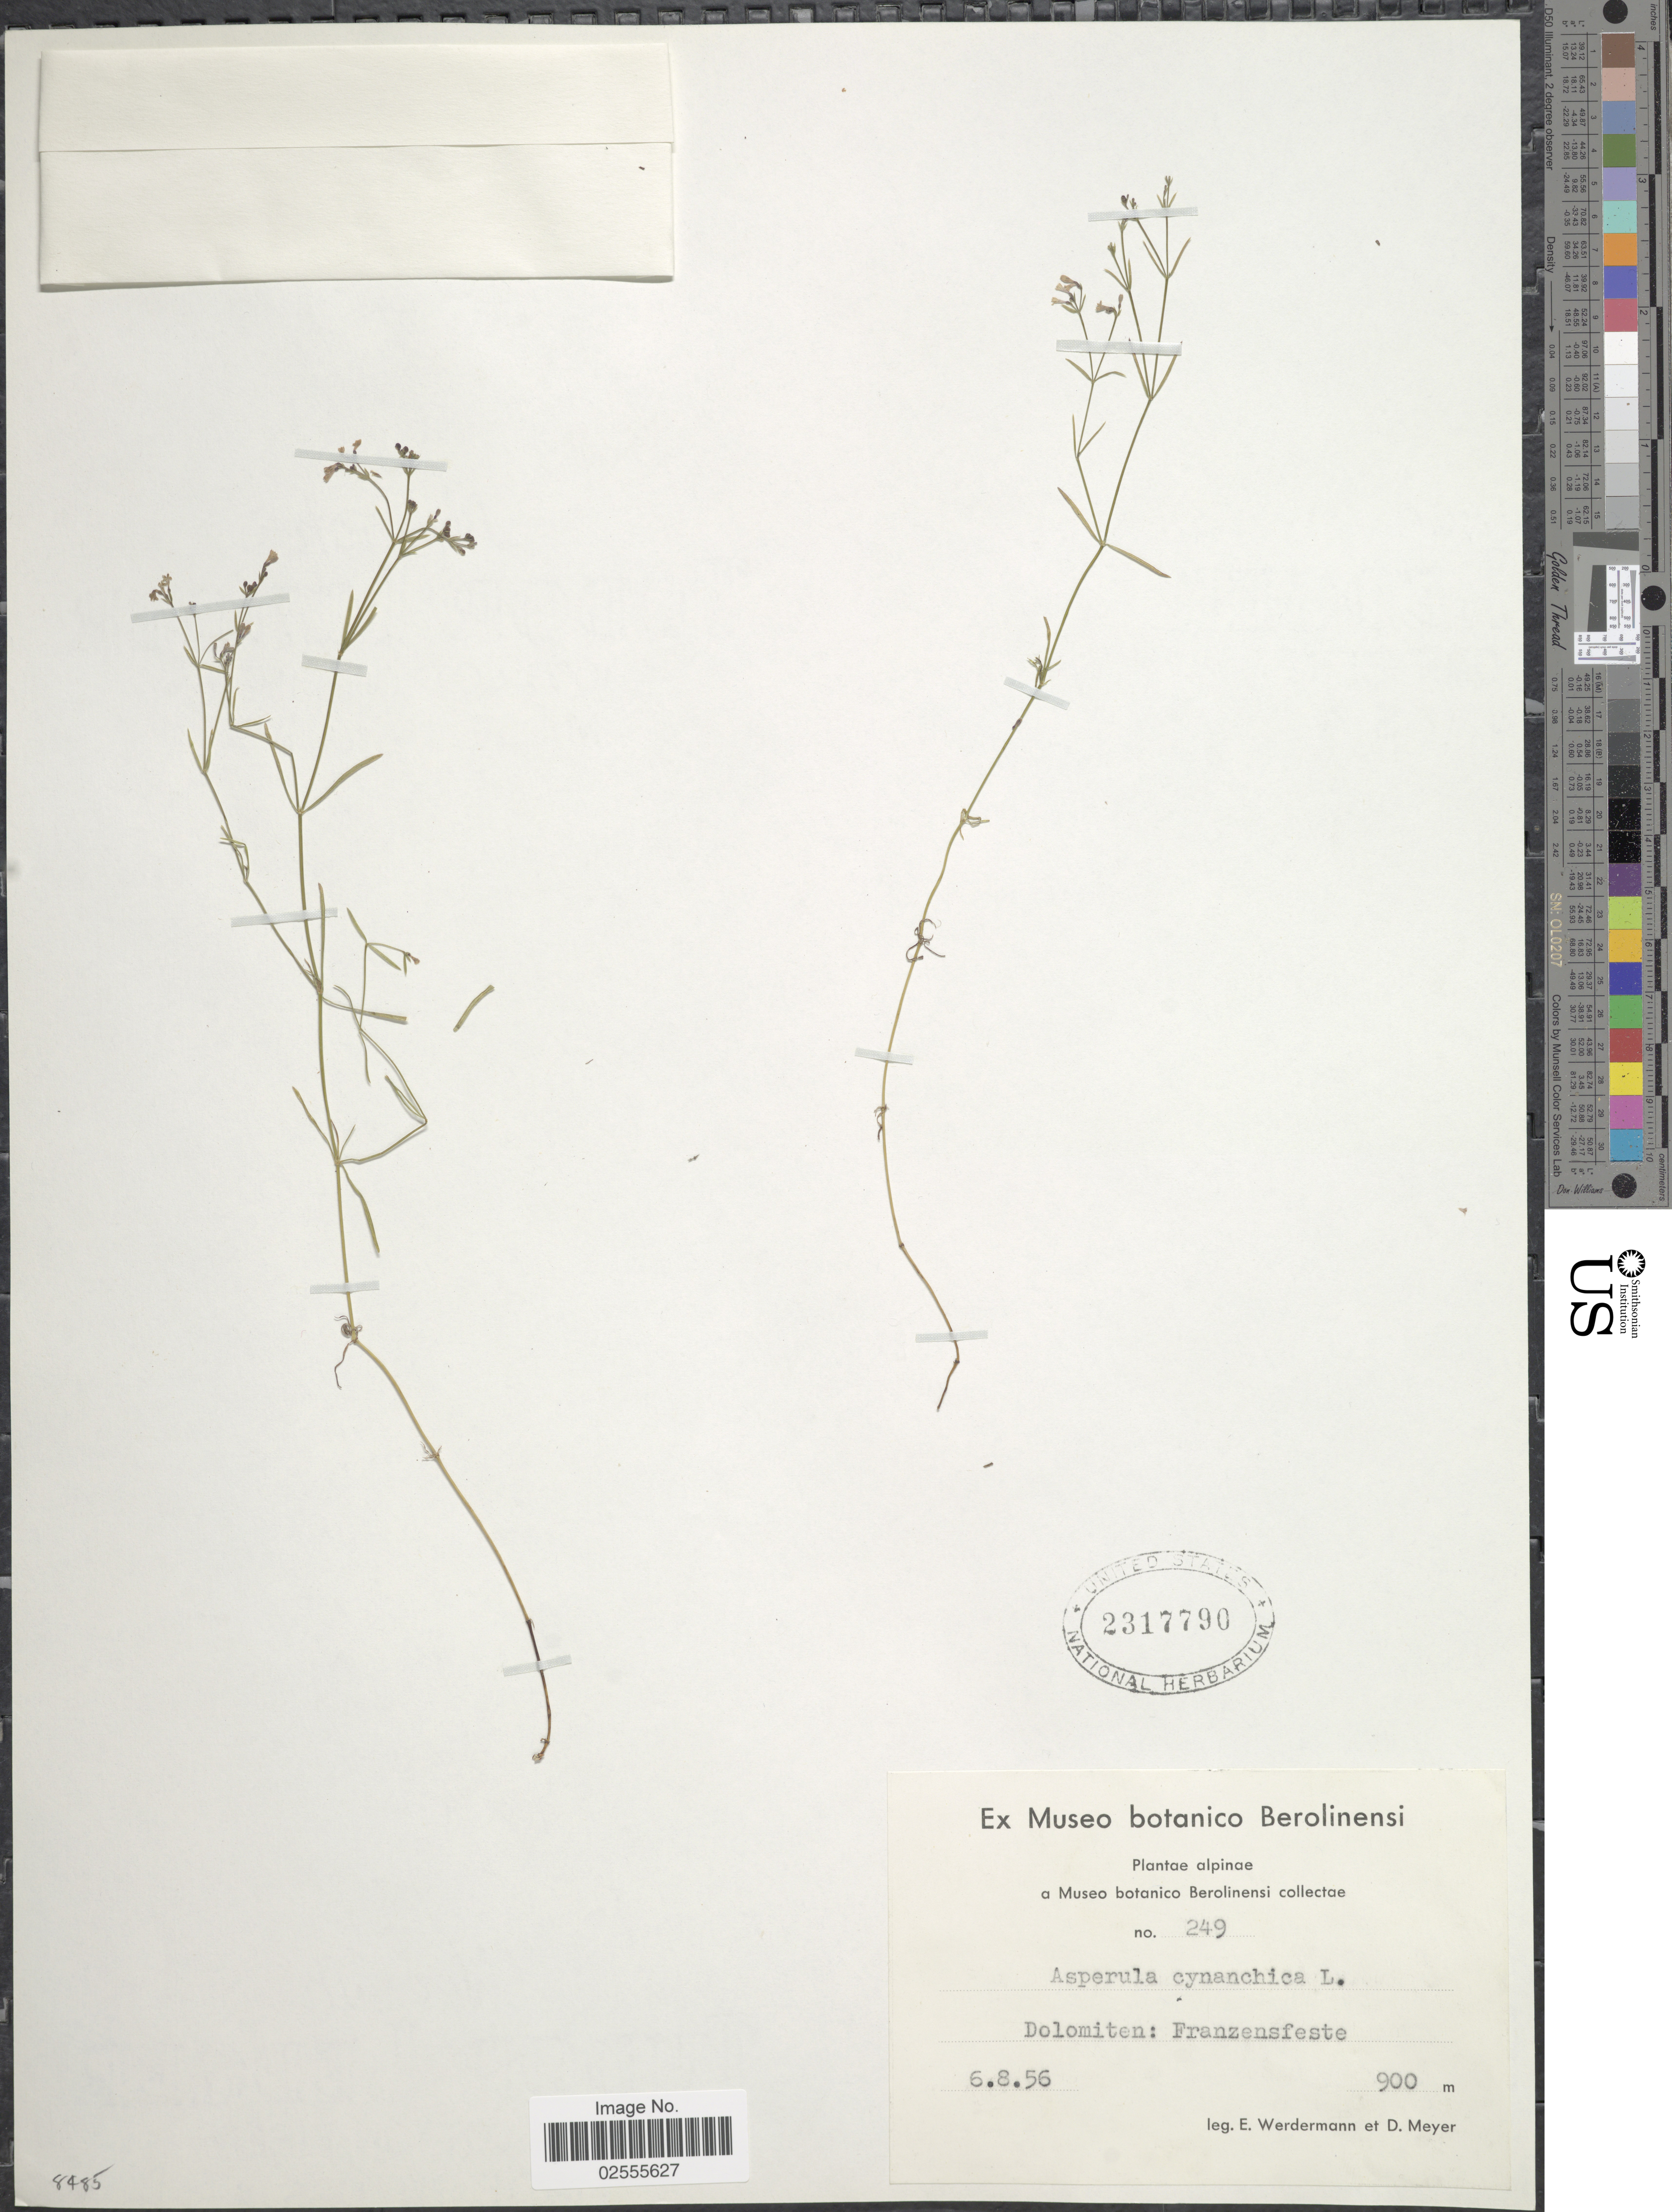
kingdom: Plantae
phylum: Tracheophyta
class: Magnoliopsida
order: Gentianales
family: Rubiaceae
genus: Asperula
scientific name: Asperula cynanchica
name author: L.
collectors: E. Werdermann & D. Meyer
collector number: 249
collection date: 1956-08-06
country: Italy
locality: Alpinae, Dolomieten: Franzensfeste.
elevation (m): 900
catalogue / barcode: US 2317790